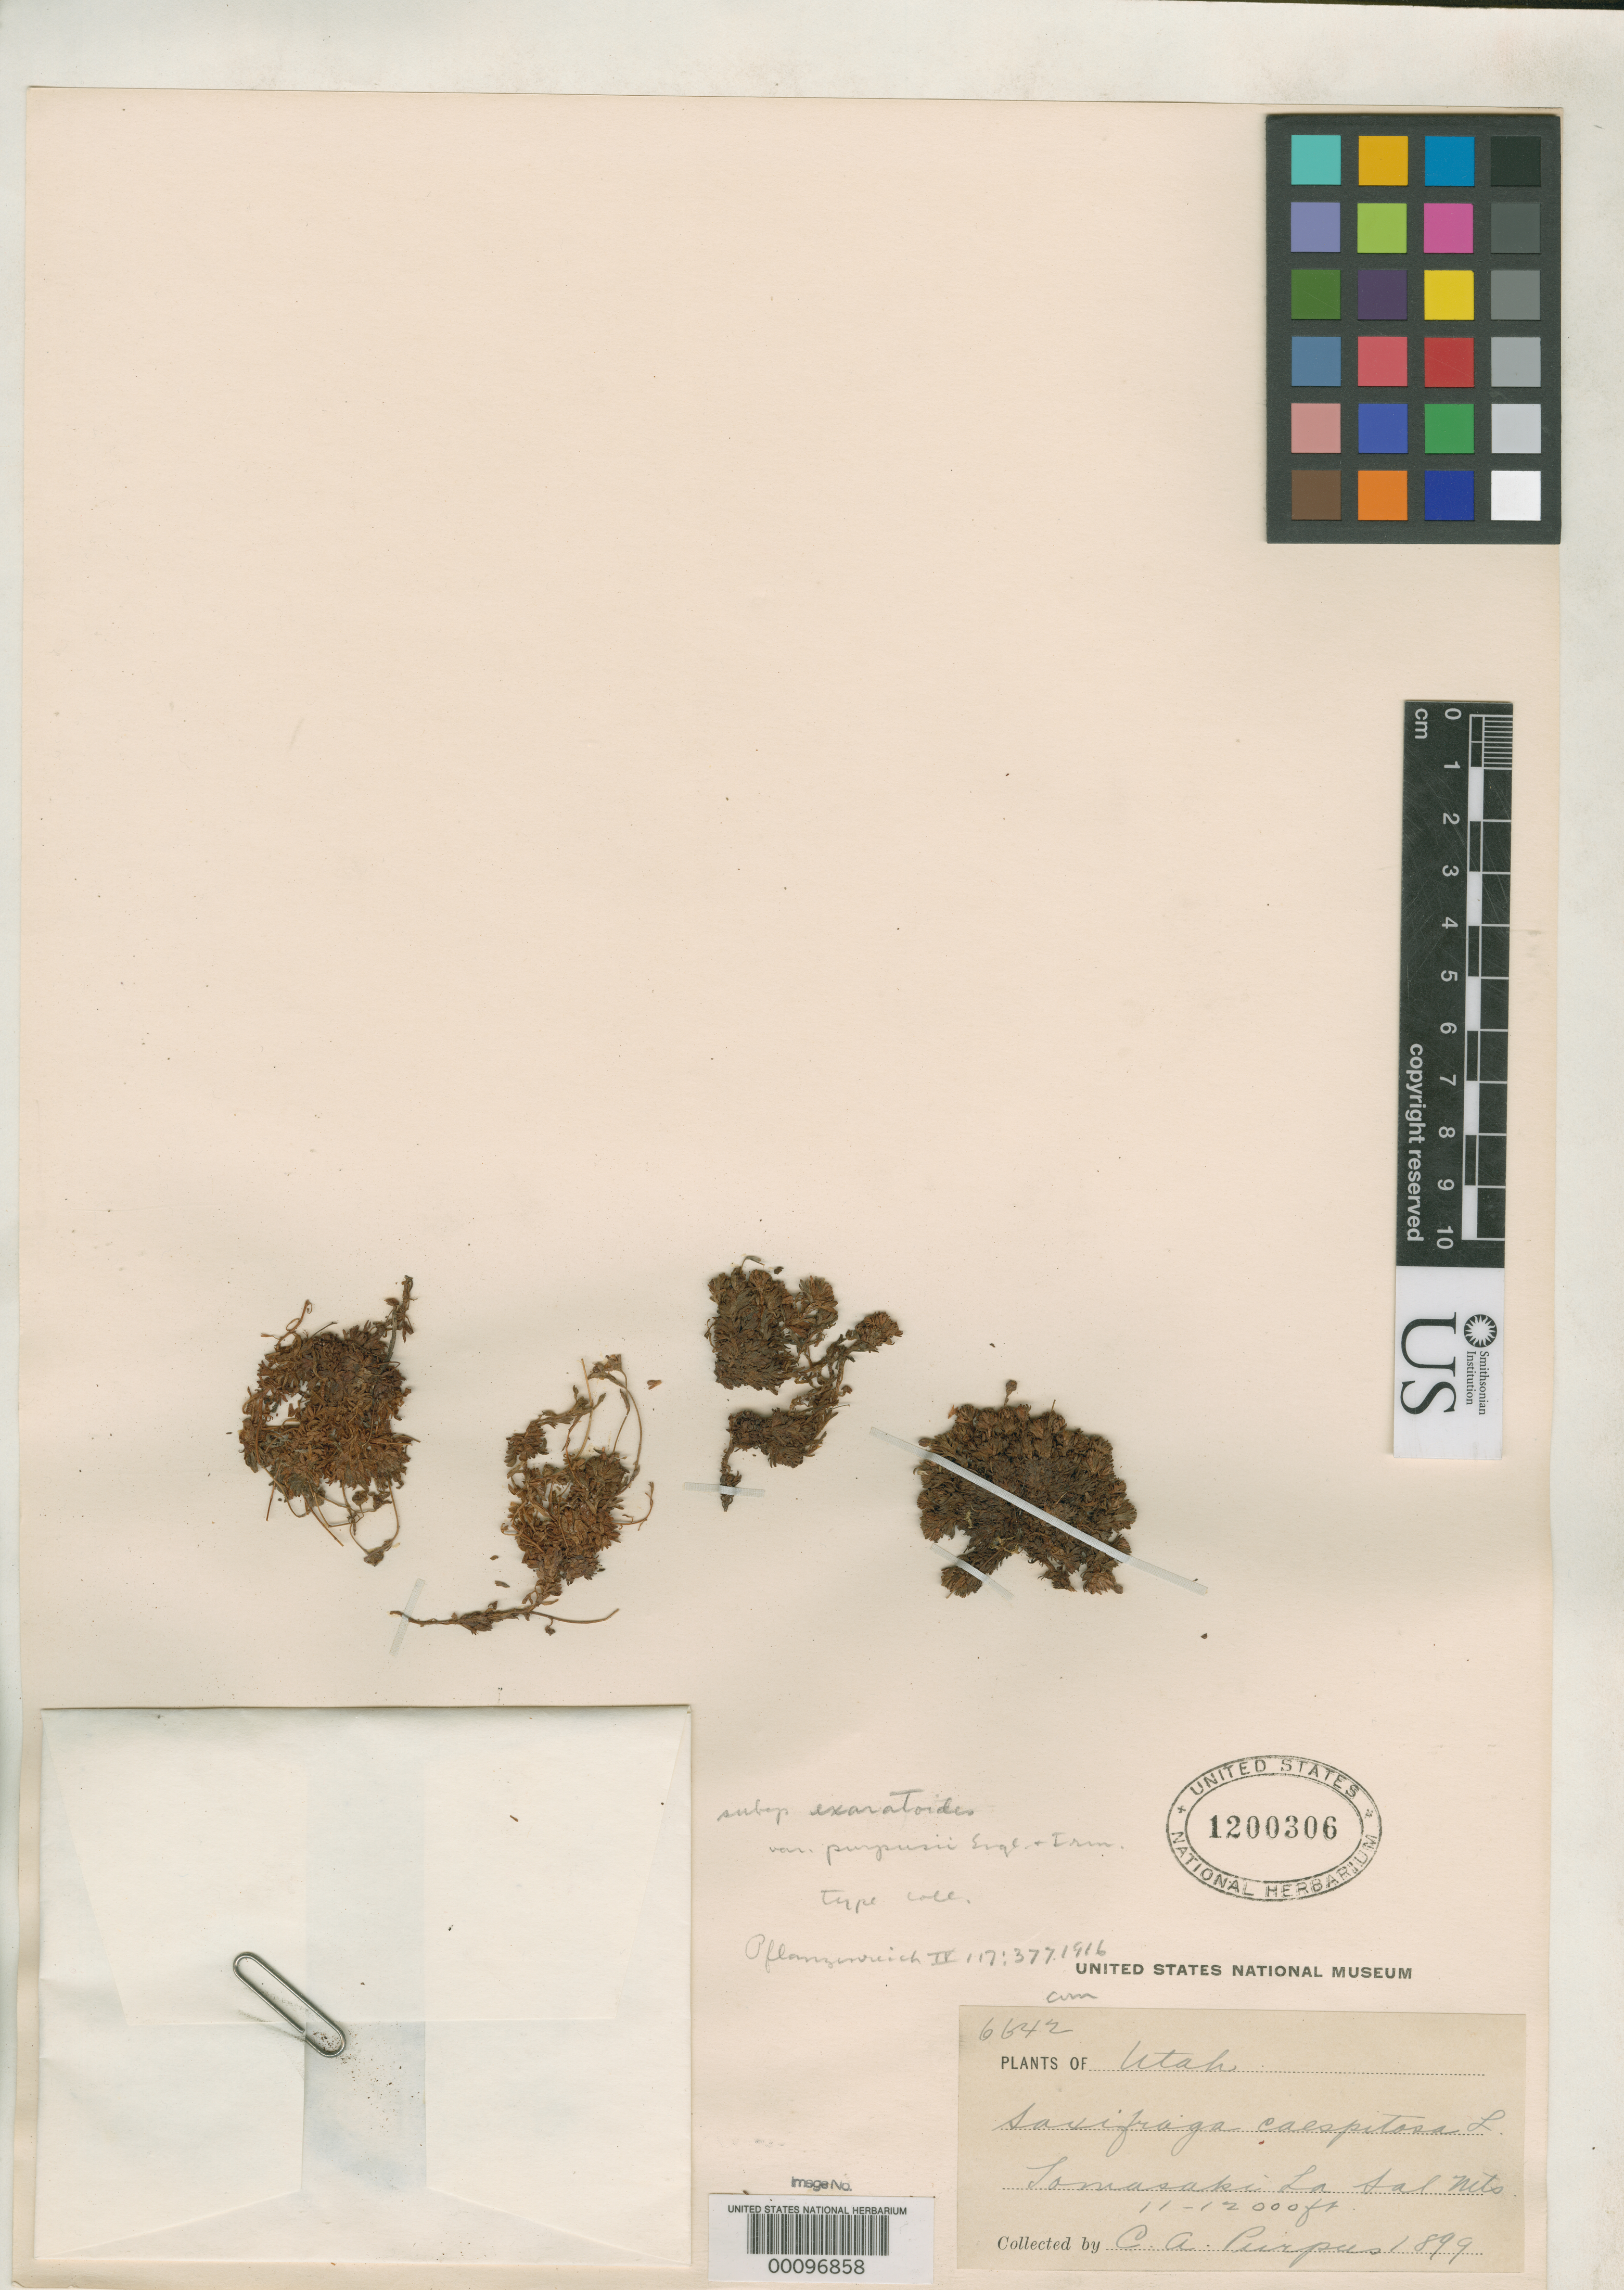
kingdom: Plantae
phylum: Tracheophyta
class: Magnoliopsida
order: Saxifragales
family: Saxifragaceae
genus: Saxifraga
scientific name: Saxifraga caespitosa var. purpusii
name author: Engl. & Irmsch. in Engl.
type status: Isotype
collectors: C. A. Purpus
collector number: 6642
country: United States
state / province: Utah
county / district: Grand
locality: Mt. Tomasaki.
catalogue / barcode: US 1200306